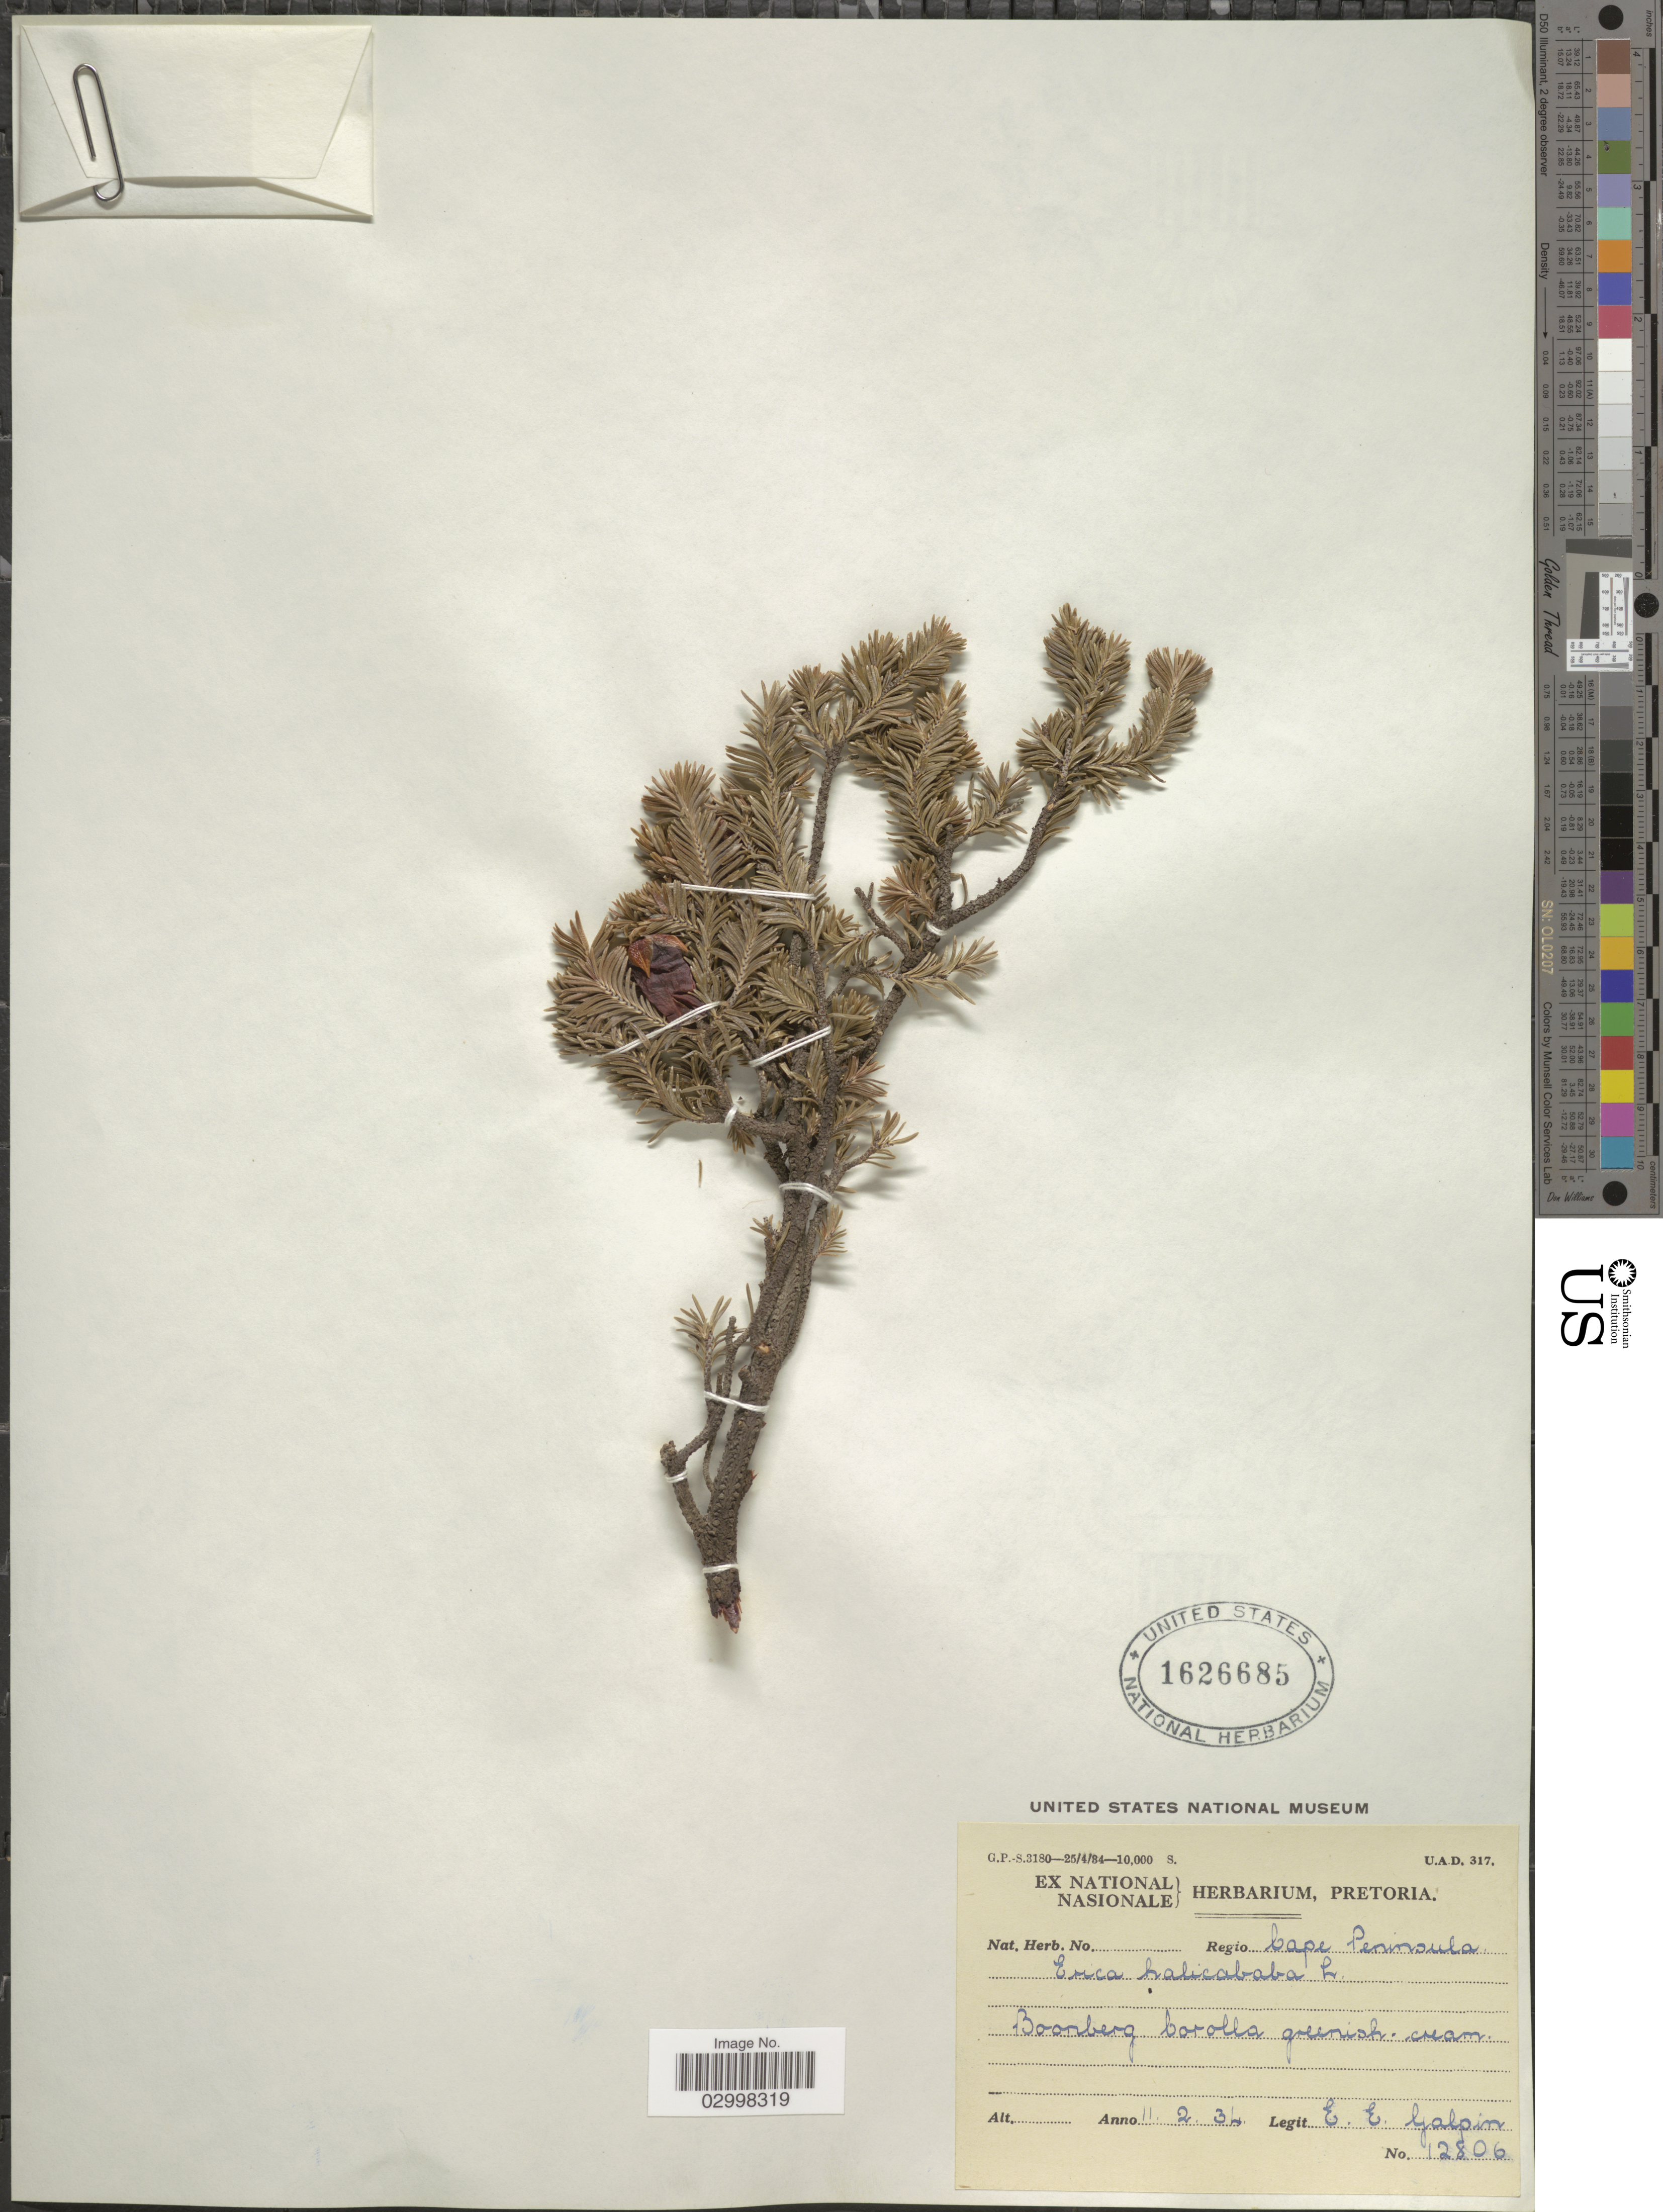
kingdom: Plantae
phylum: Tracheophyta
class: Magnoliopsida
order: Ericales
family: Ericaceae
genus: Erica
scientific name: Erica halicacaba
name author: L.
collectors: E. Galpin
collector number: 12806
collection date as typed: Transcribed d/m/y: 11/2/34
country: South Africa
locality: Regio Cape Peninsula. Boonberg.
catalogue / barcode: US 1626685